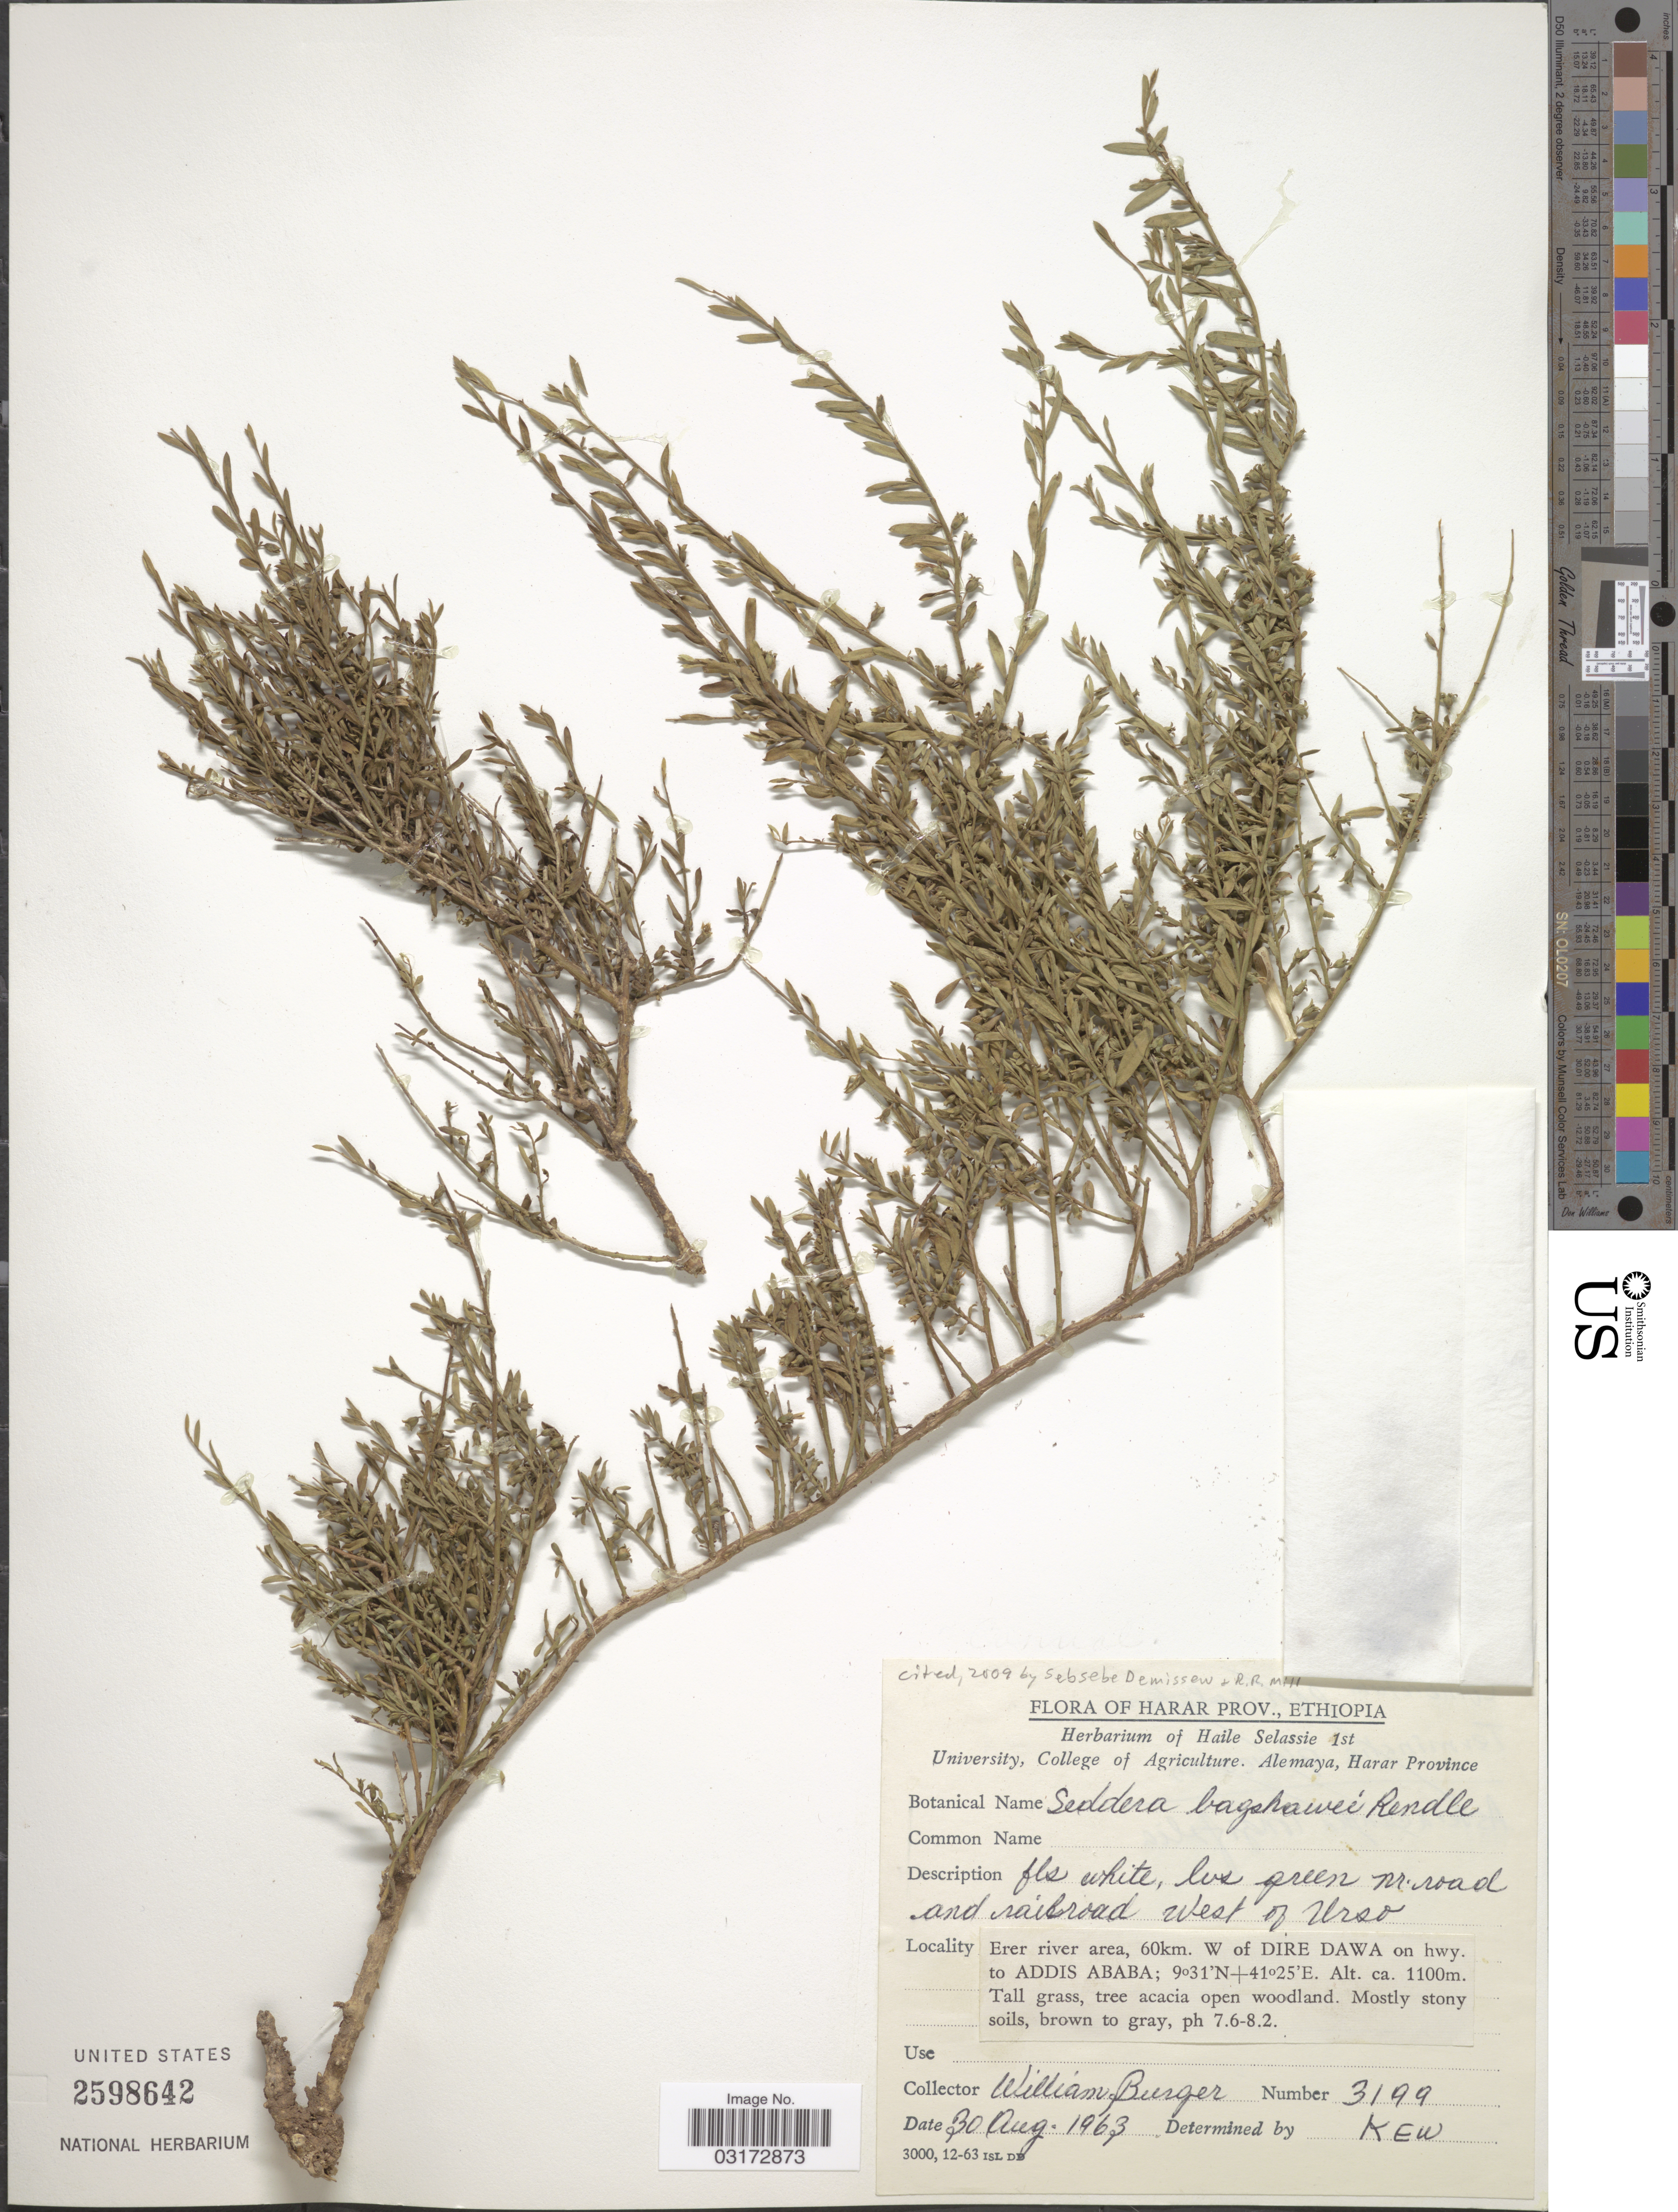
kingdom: Plantae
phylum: Tracheophyta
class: Magnoliopsida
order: Solanales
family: Convolvulaceae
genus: Seddera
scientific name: Seddera bagshawei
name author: Rendle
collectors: W. Burger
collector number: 3199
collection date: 1963-08-30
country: Ethiopia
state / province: Dire Dawa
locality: Harar Prov., Erer river area, 60km. W of Dire Dawa on hwy. to Addis Ababa.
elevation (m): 1100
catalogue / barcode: US 2598642